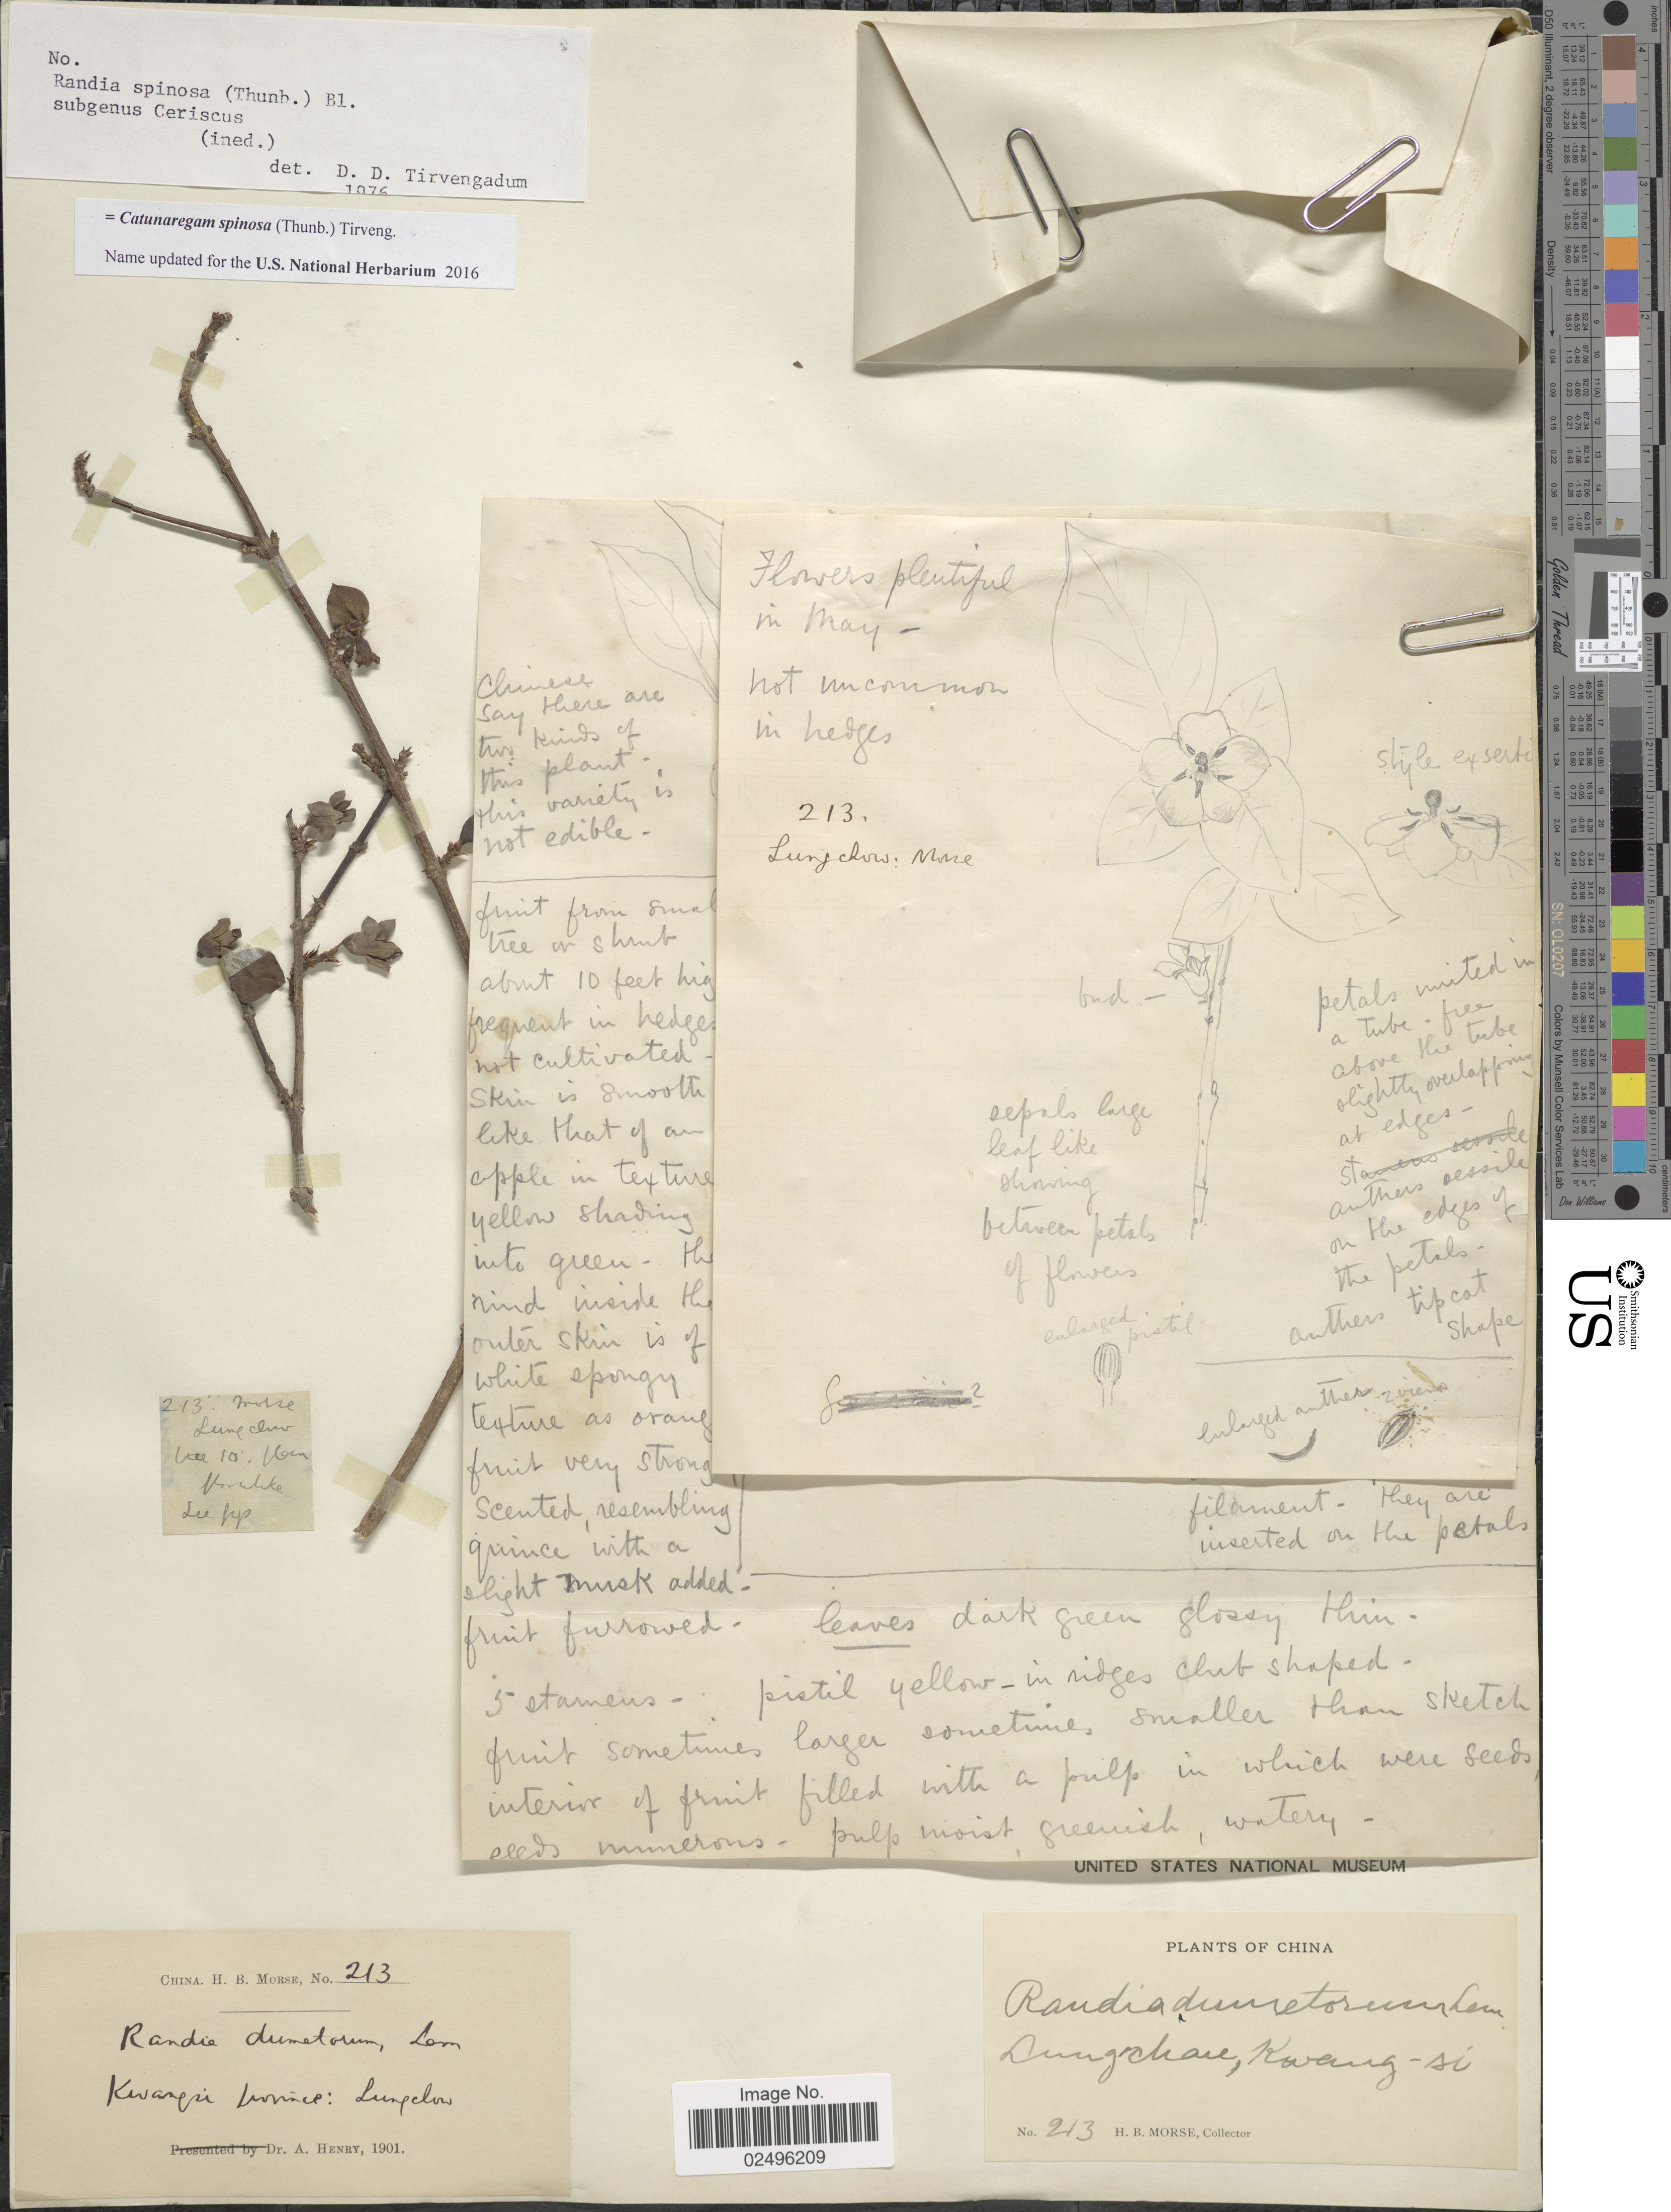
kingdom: Plantae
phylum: Tracheophyta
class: Magnoliopsida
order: Gentianales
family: Rubiaceae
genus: Catunaregam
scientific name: Catunaregam spinosa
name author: (Thunb.) Tirveng.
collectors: H. Morse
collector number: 213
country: China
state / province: Guangxi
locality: Kwangsi Province: Lungchow